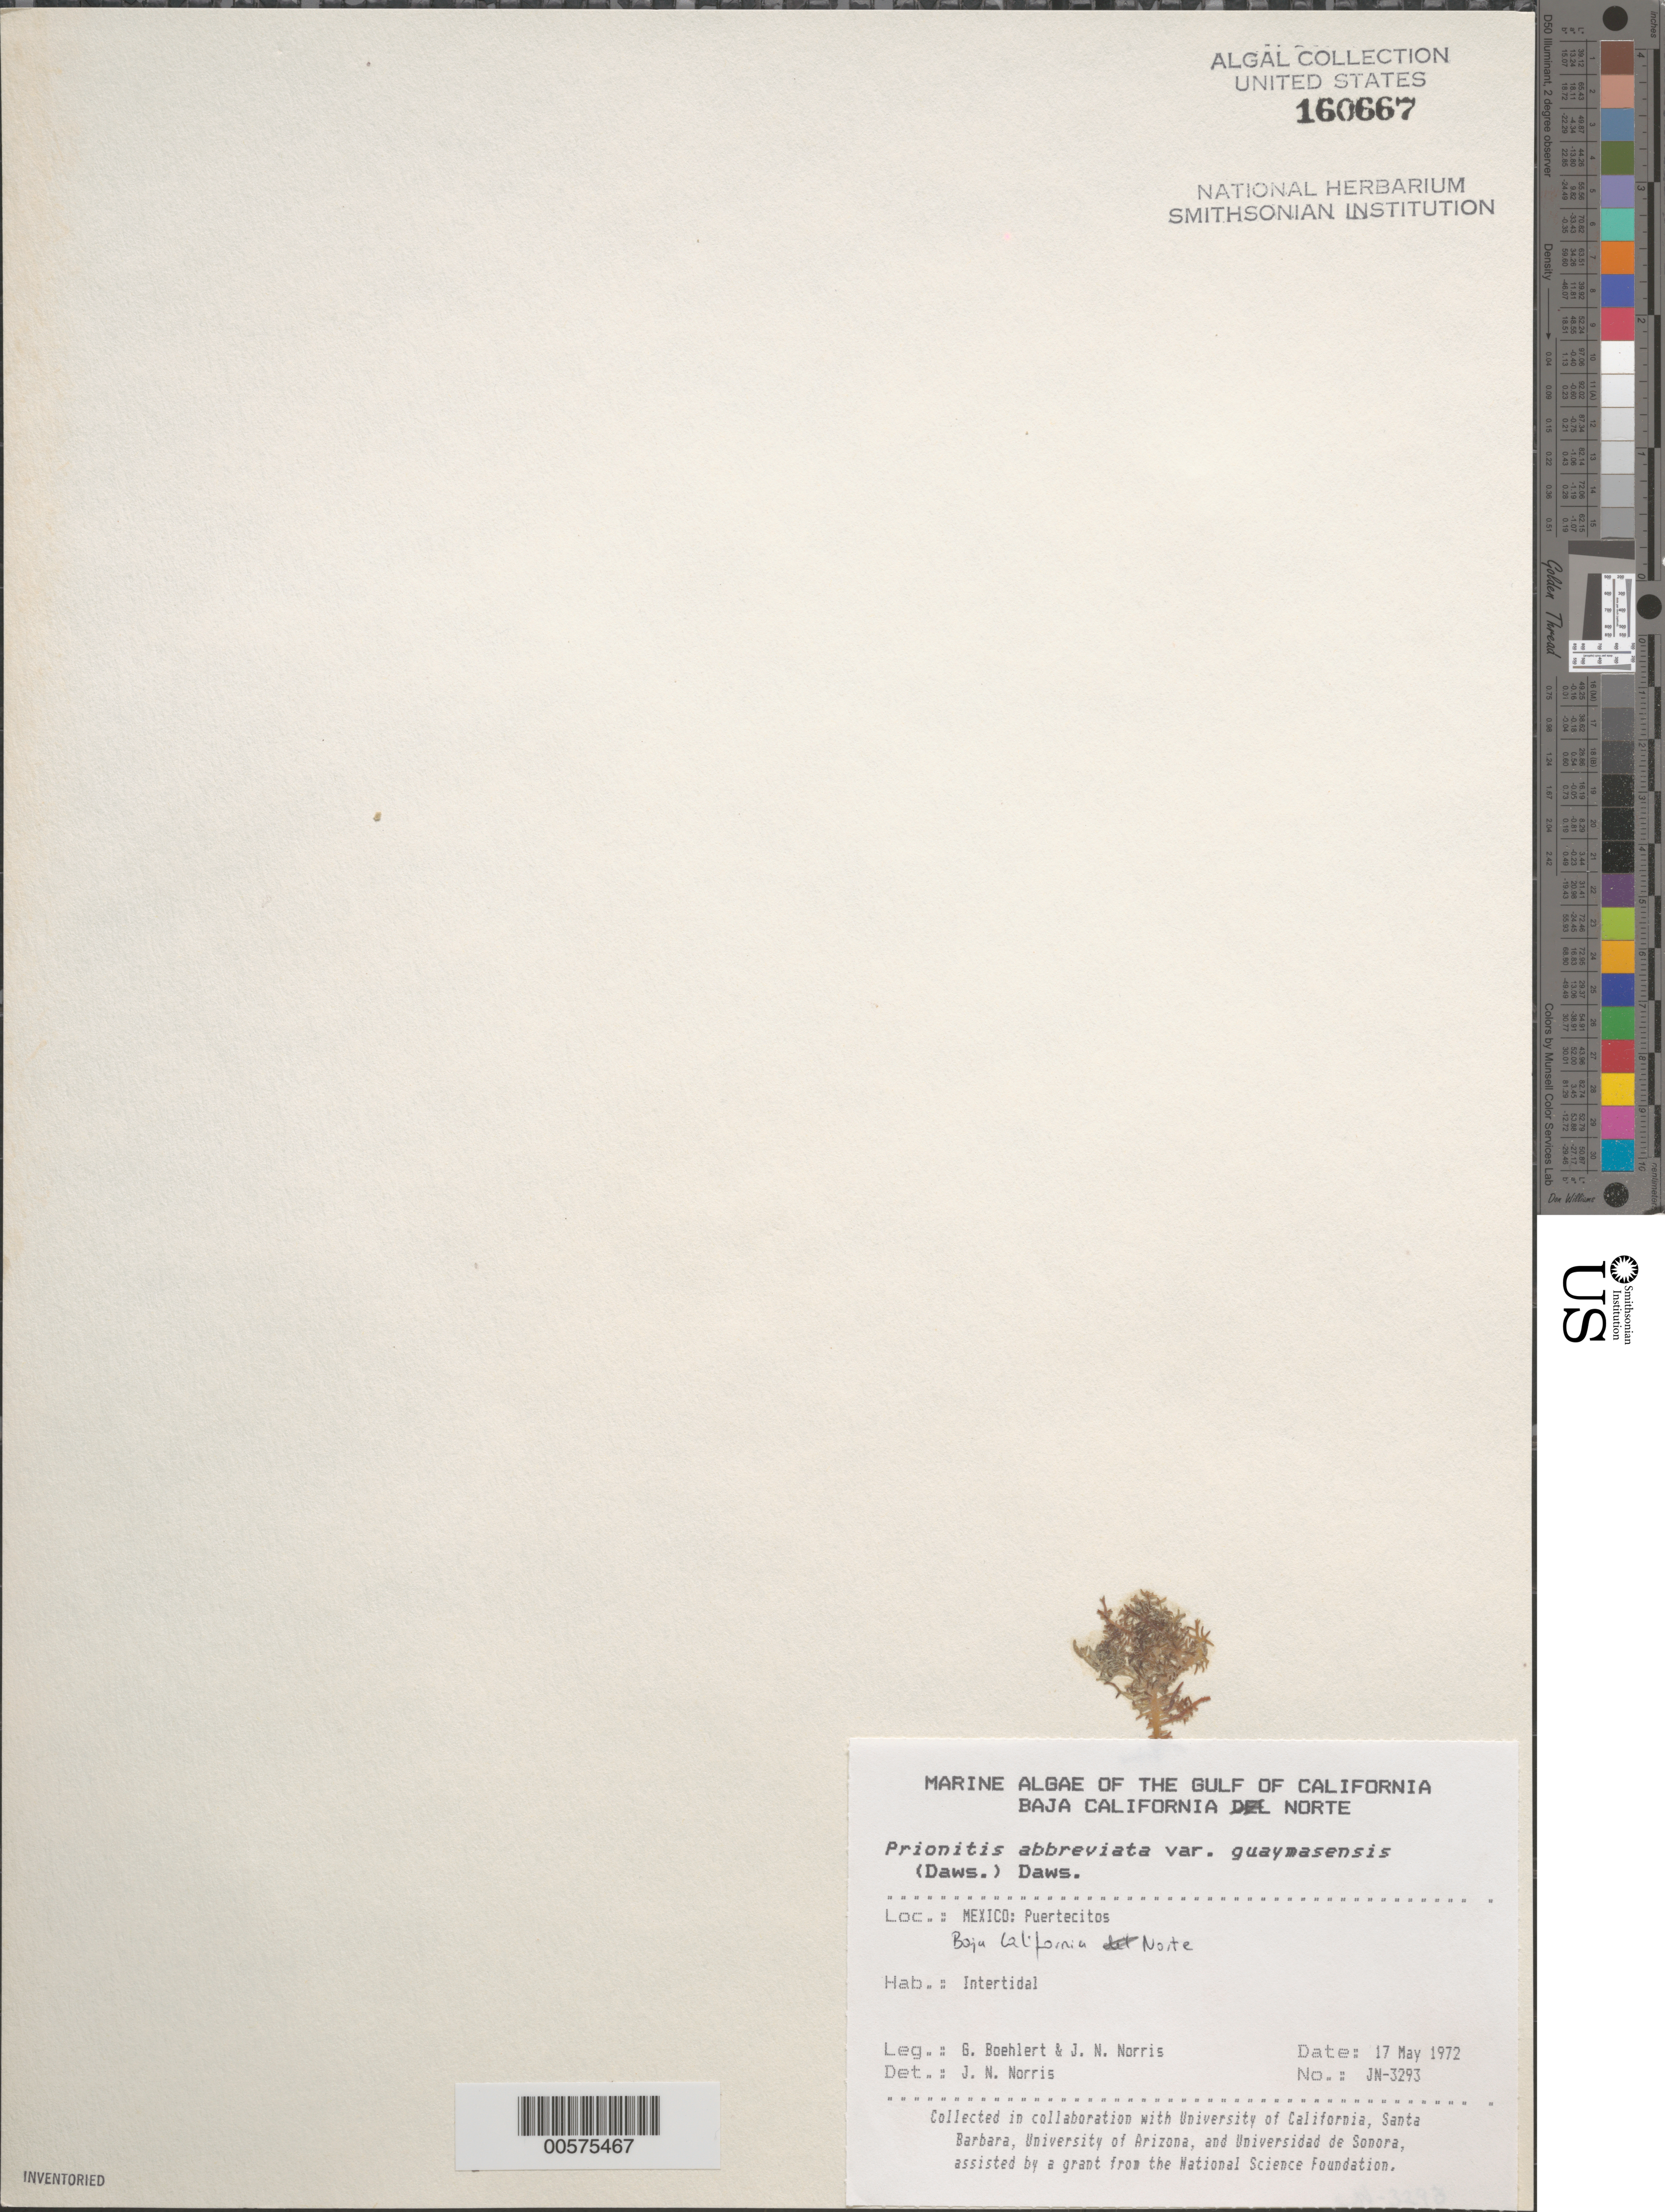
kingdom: Plantae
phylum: Rhodophyta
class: Florideophyceae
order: Cryptonemiales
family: Cryptonemiaceae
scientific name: Prionitis abbreviata var. guaymasensis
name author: (E.Y. Dawson) E.Y. Dawson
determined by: Norris, James N.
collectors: J. N. Norris & G. Boehlert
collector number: JN-3293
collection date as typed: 17 May 1972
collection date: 1972-05-17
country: Mexico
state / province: Baja California Norte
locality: Puertecitos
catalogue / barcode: US 160667